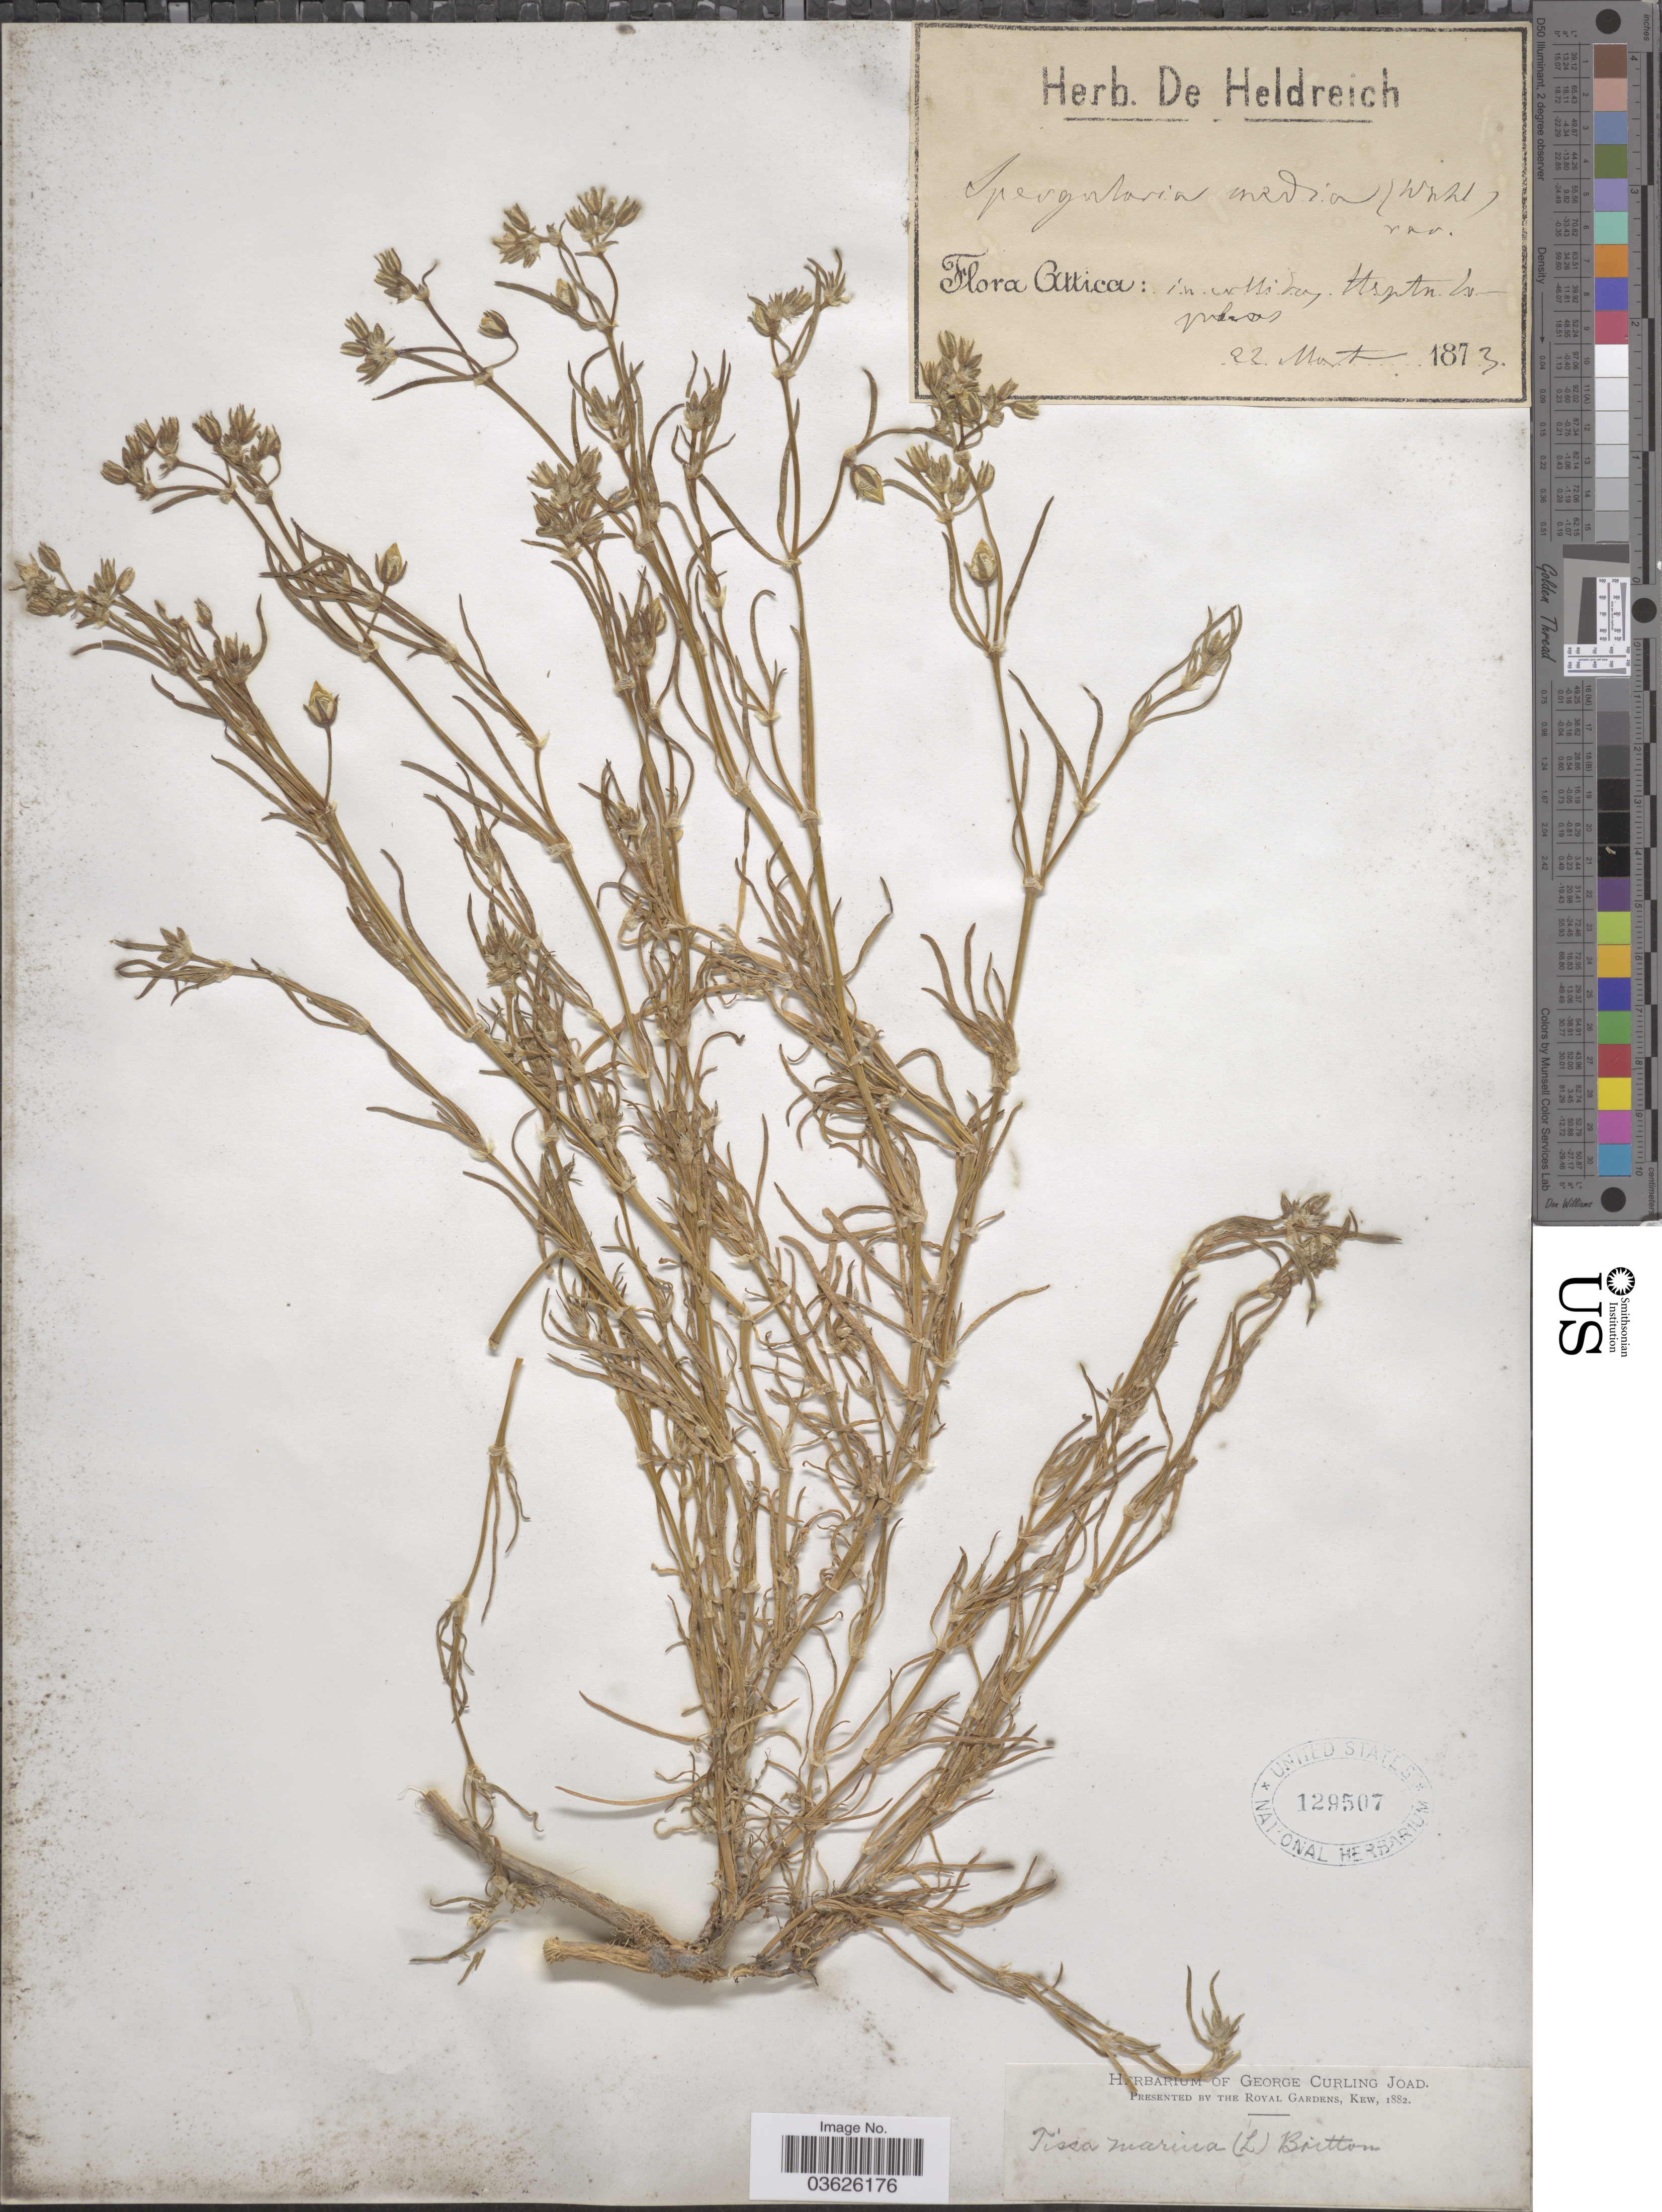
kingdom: Plantae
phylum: Tracheophyta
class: Magnoliopsida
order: Caryophyllales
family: Caryophyllaceae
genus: Tissa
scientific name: Tissa marina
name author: (L.) Britton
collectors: ex herb. De Heldreich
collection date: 1873-03-22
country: Greece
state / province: Attica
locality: In collibus Heptn to phecas. [interpreted]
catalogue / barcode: US 129507